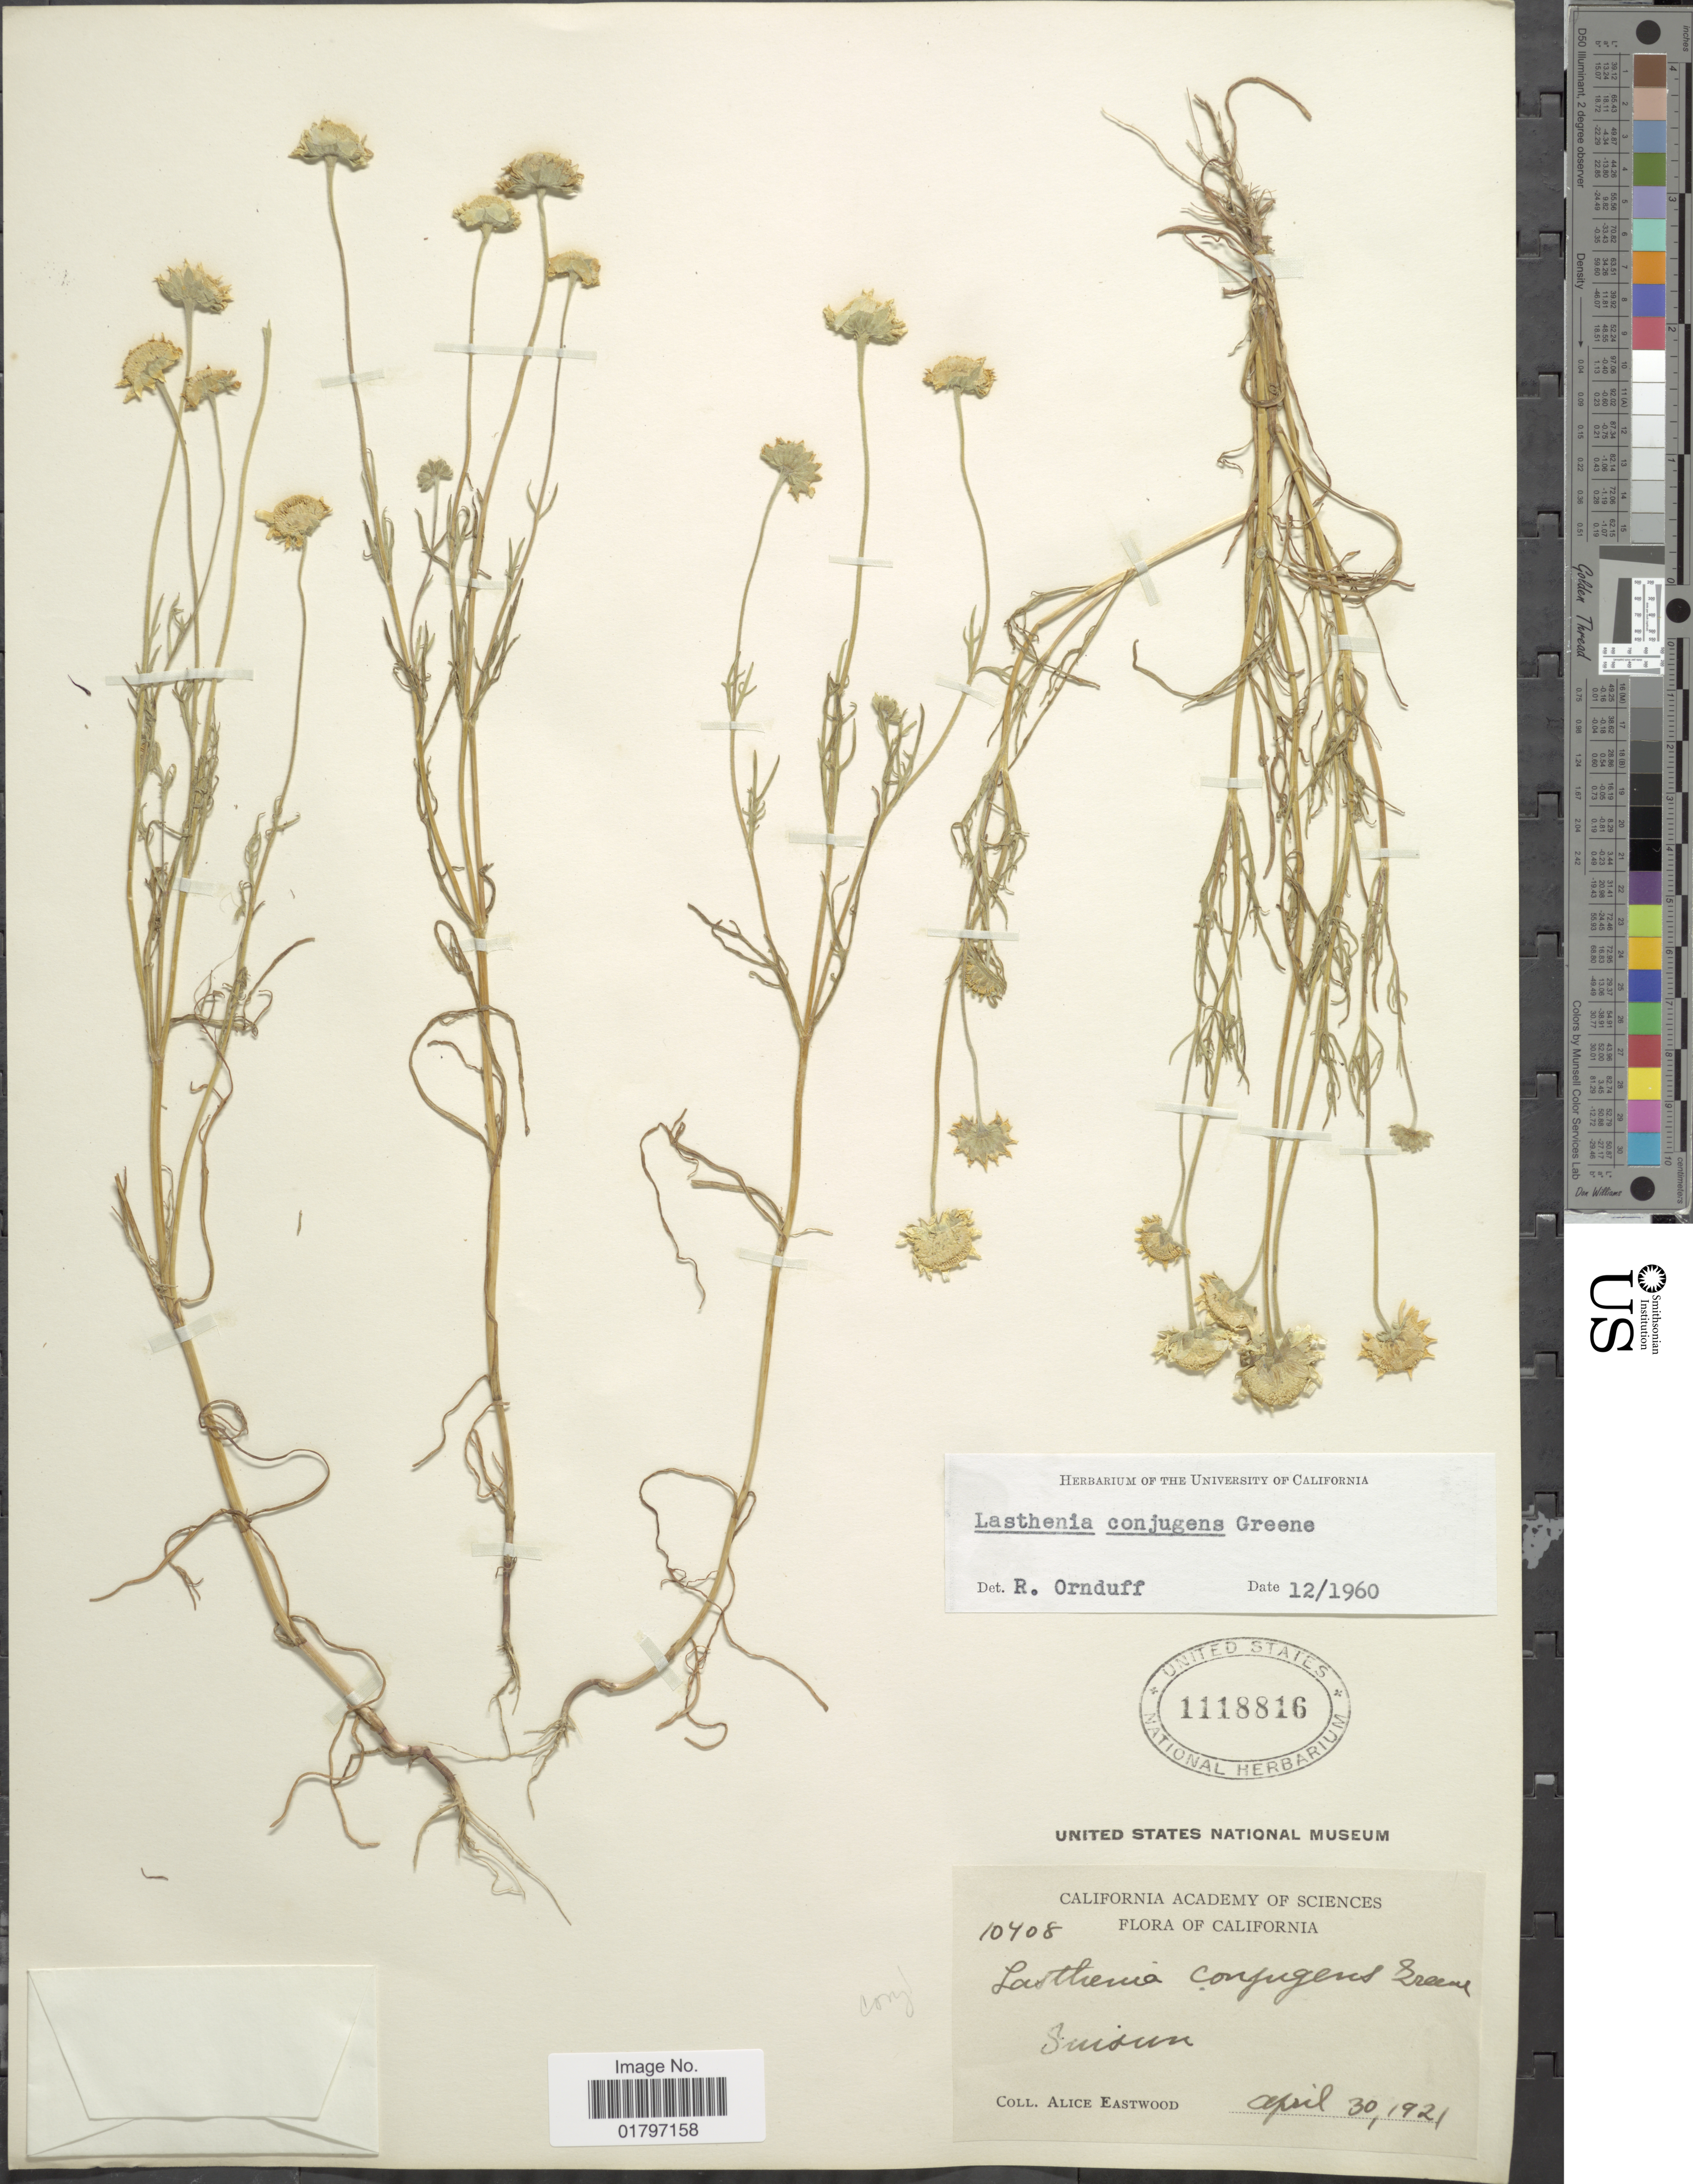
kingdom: Plantae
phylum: Tracheophyta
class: Magnoliopsida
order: Asterales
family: Asteraceae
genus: Lasthenia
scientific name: Lasthenia conjugens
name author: Greene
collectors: A. Eastwood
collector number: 10408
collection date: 1921-04-30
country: United States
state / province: California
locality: Suisun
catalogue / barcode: US 1118816